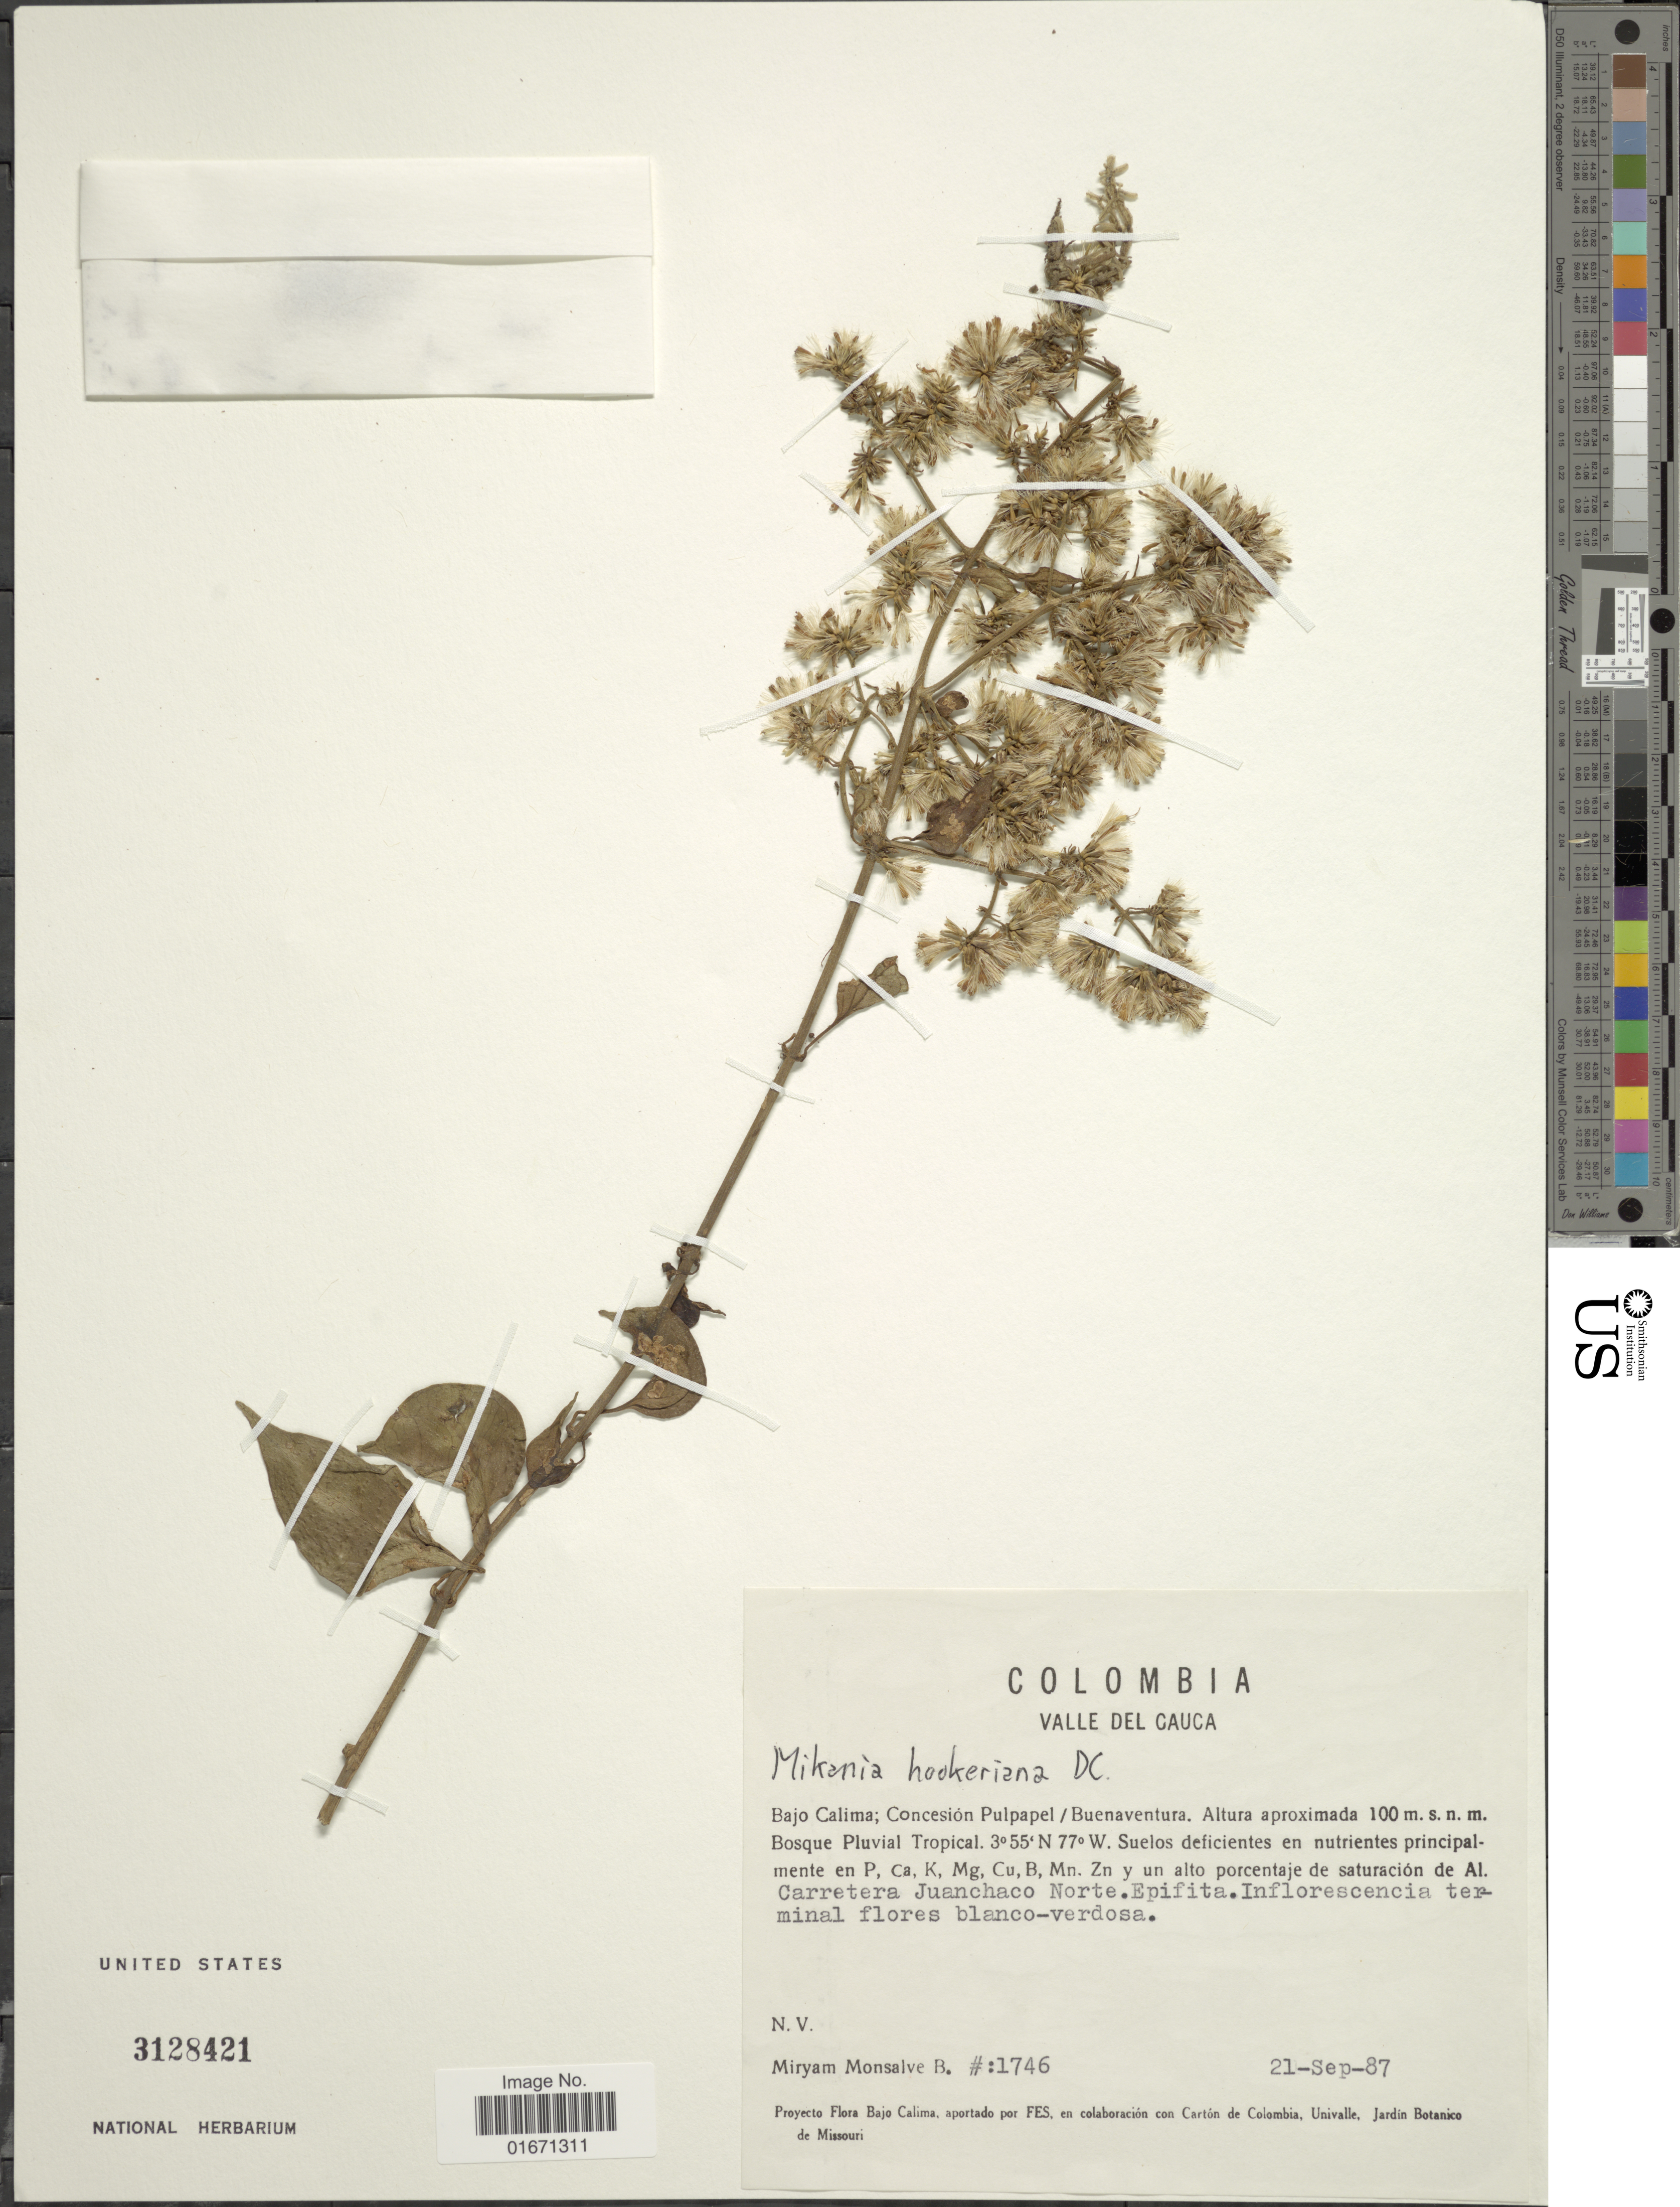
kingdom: Plantae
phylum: Tracheophyta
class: Magnoliopsida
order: Asterales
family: Asteraceae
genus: Mikania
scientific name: Mikania hookeriana var. platyphylla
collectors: M. Monsalve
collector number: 1746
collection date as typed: Transcribed d/m/y: 21/9/87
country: Colombia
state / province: Valle del Cauca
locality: Bajo Calima, Concesion Pulpapel/Buenaventura, Al Carretera Juanchaco Norte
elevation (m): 100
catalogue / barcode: US 3128421